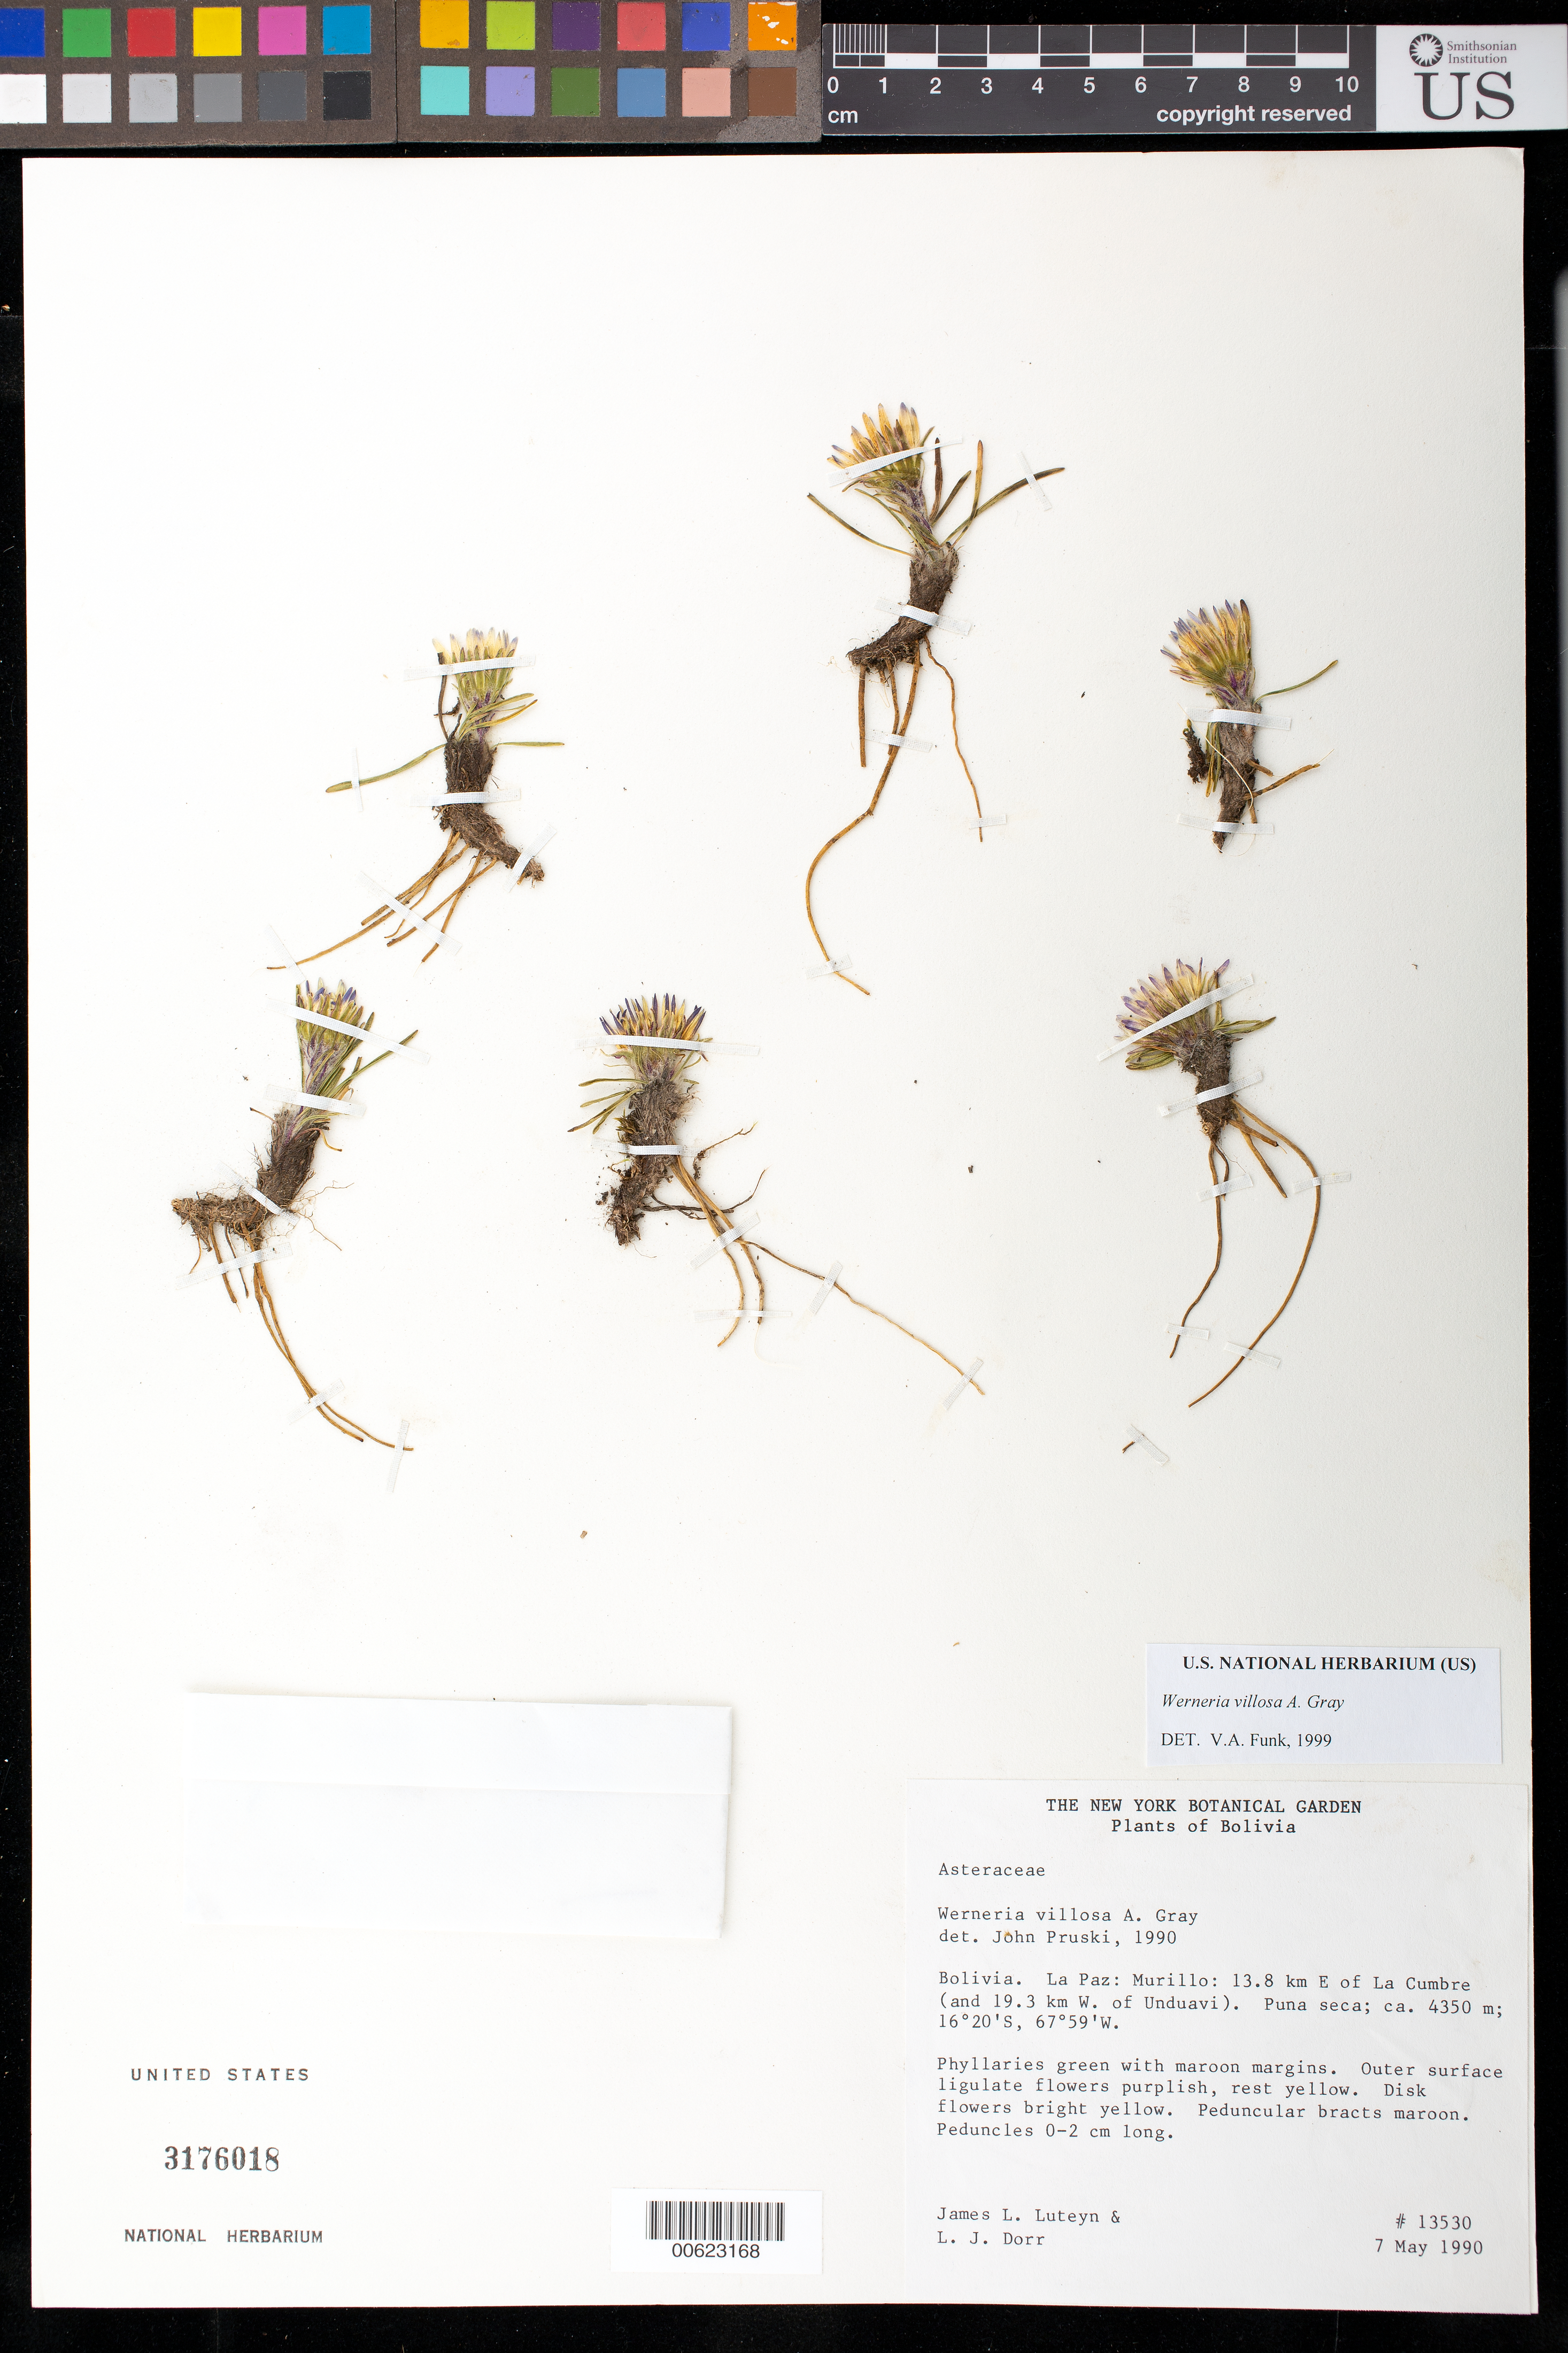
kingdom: Plantae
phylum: Tracheophyta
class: Magnoliopsida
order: Asterales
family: Asteraceae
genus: Werneria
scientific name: Werneria villosa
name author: A. Gray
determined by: Funk, Vicki A., (BOT), Smithsonian Institution - National Museum of Natural History (UNITED STATES)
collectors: J. L. Luteyn & L. J. Dorr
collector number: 13530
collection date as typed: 7 May 1990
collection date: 1990-05-07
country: Bolivia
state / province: La Paz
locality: Murillo: 13.8 km E of La Cumbre (and 19.3 km W of Unduavi).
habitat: Puna seca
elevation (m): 4350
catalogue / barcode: US 3176018